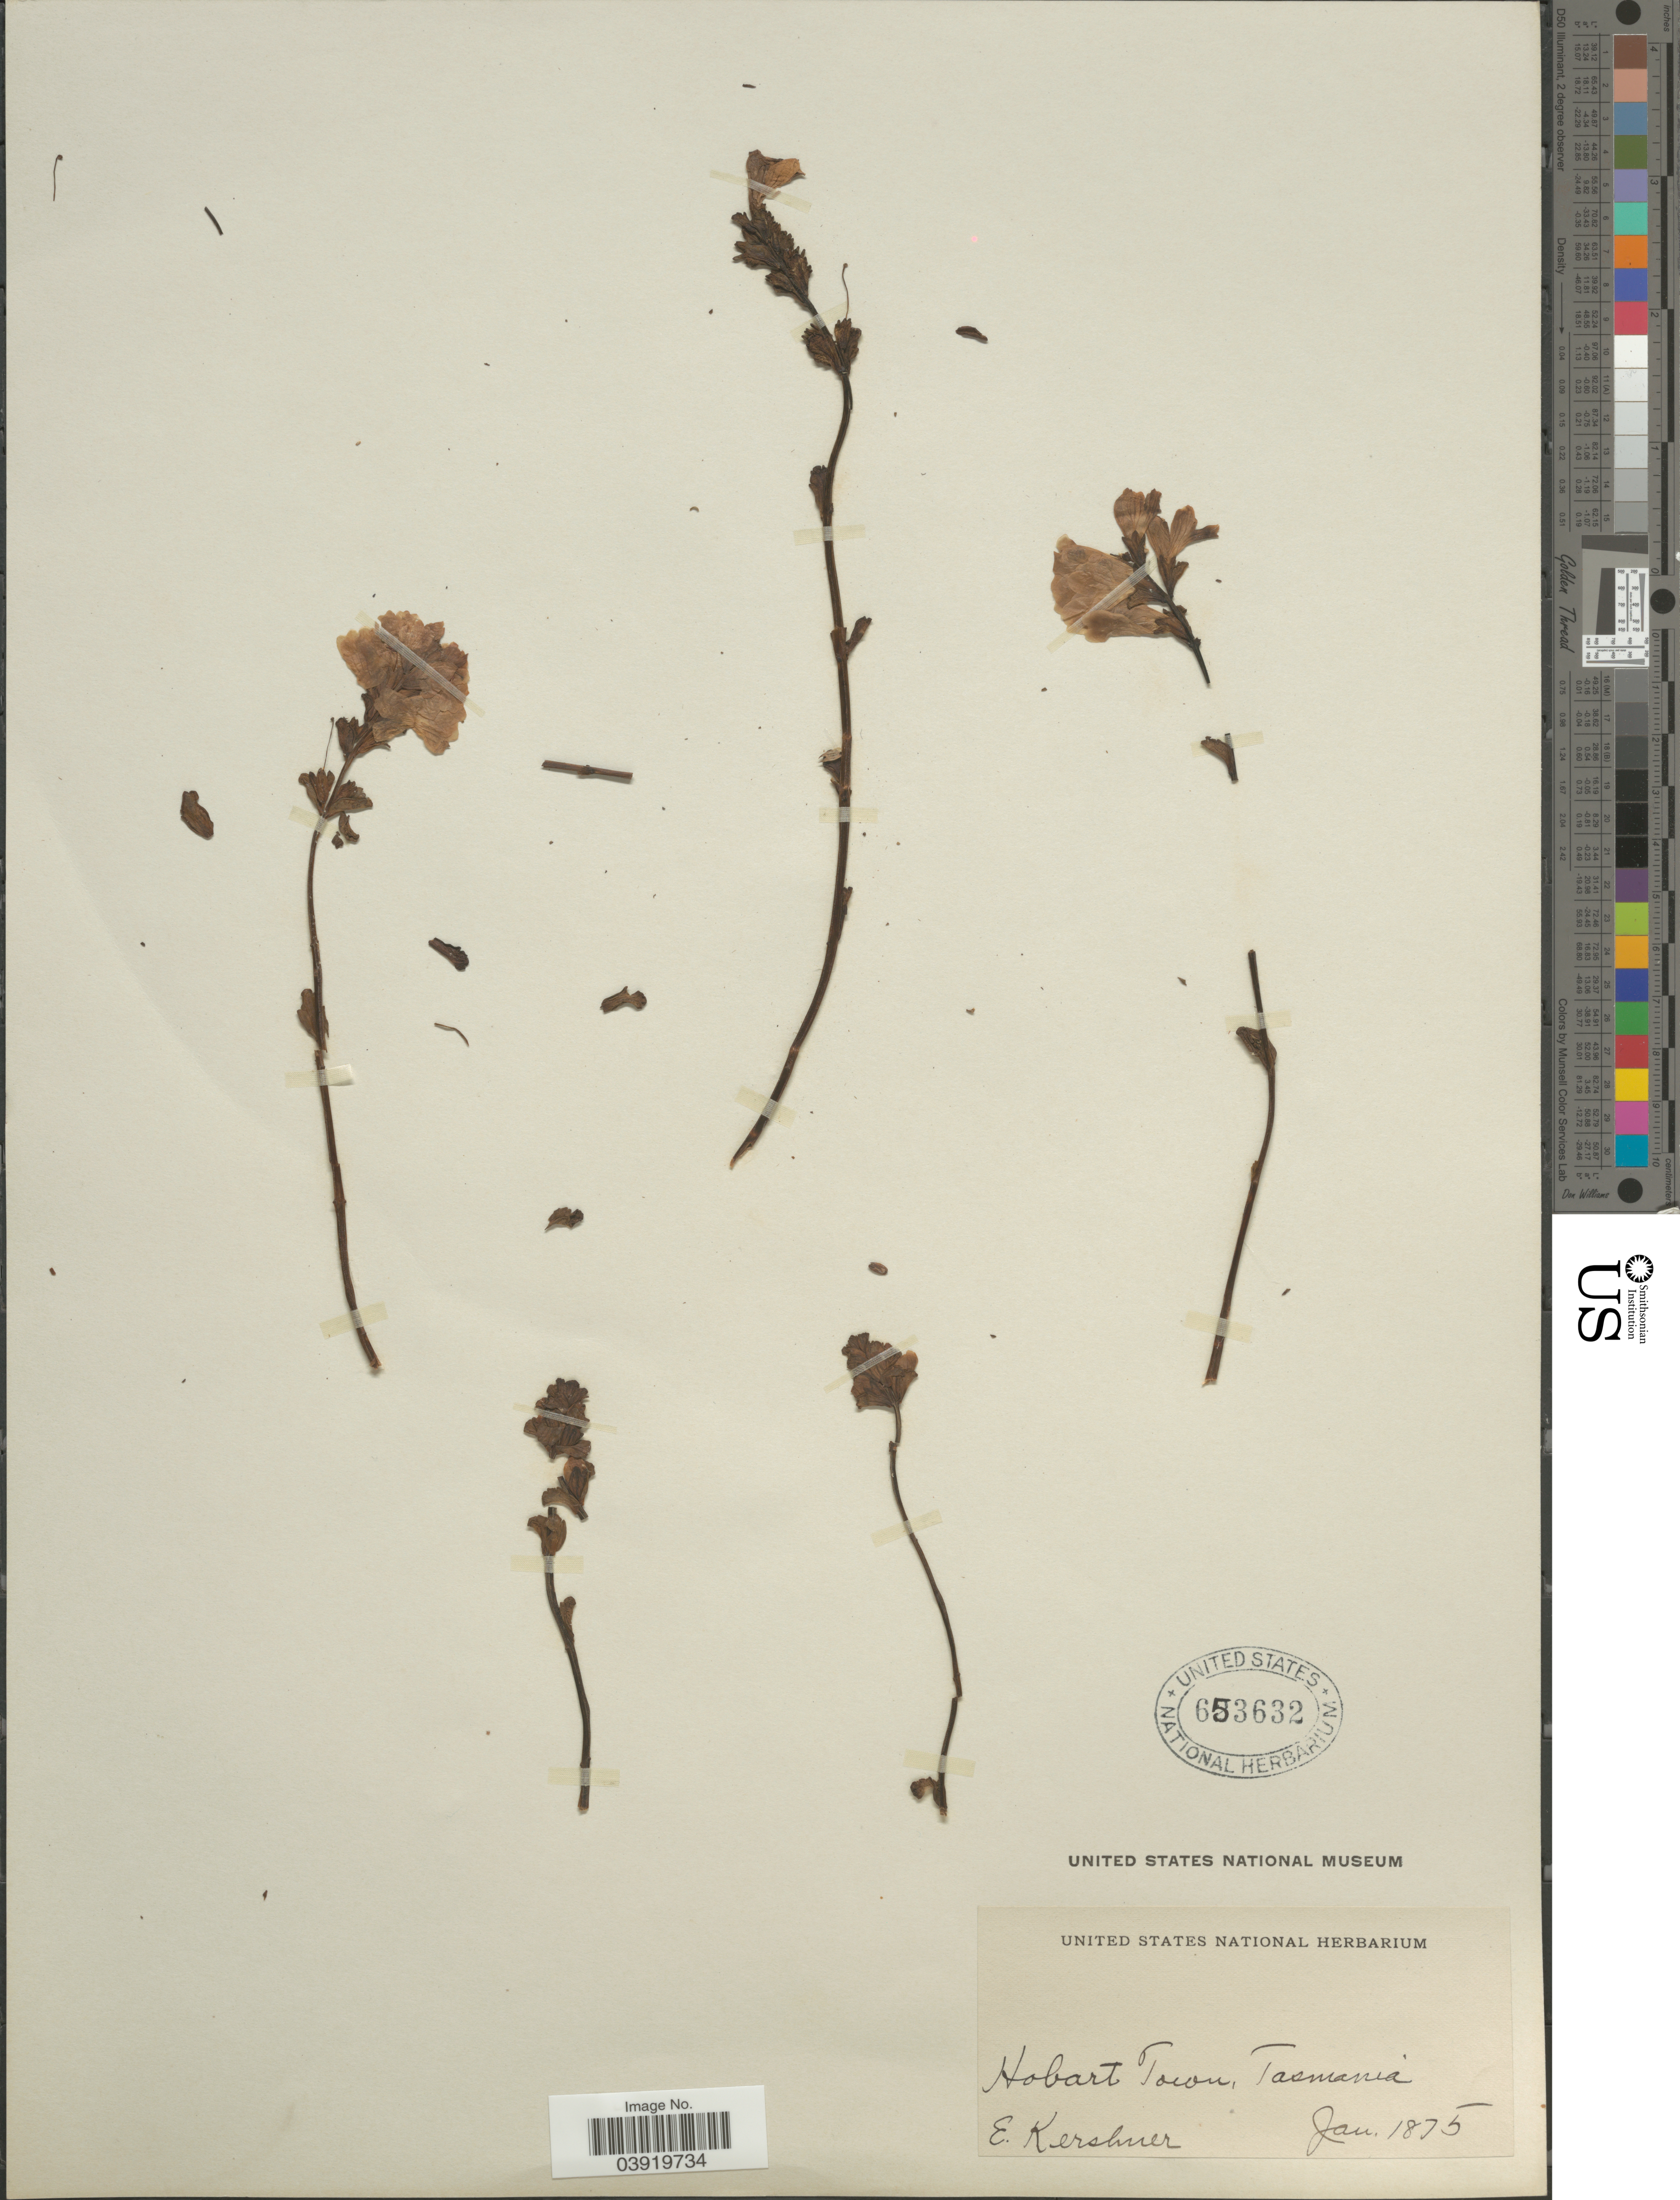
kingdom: Plantae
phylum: Tracheophyta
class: Magnoliopsida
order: Lamiales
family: Orobanchaceae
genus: Euphrasia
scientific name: Euphrasia sp.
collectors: E. Kershner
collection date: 1875-01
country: Australia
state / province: Tasmania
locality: Hobart Town.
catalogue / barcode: US 653632